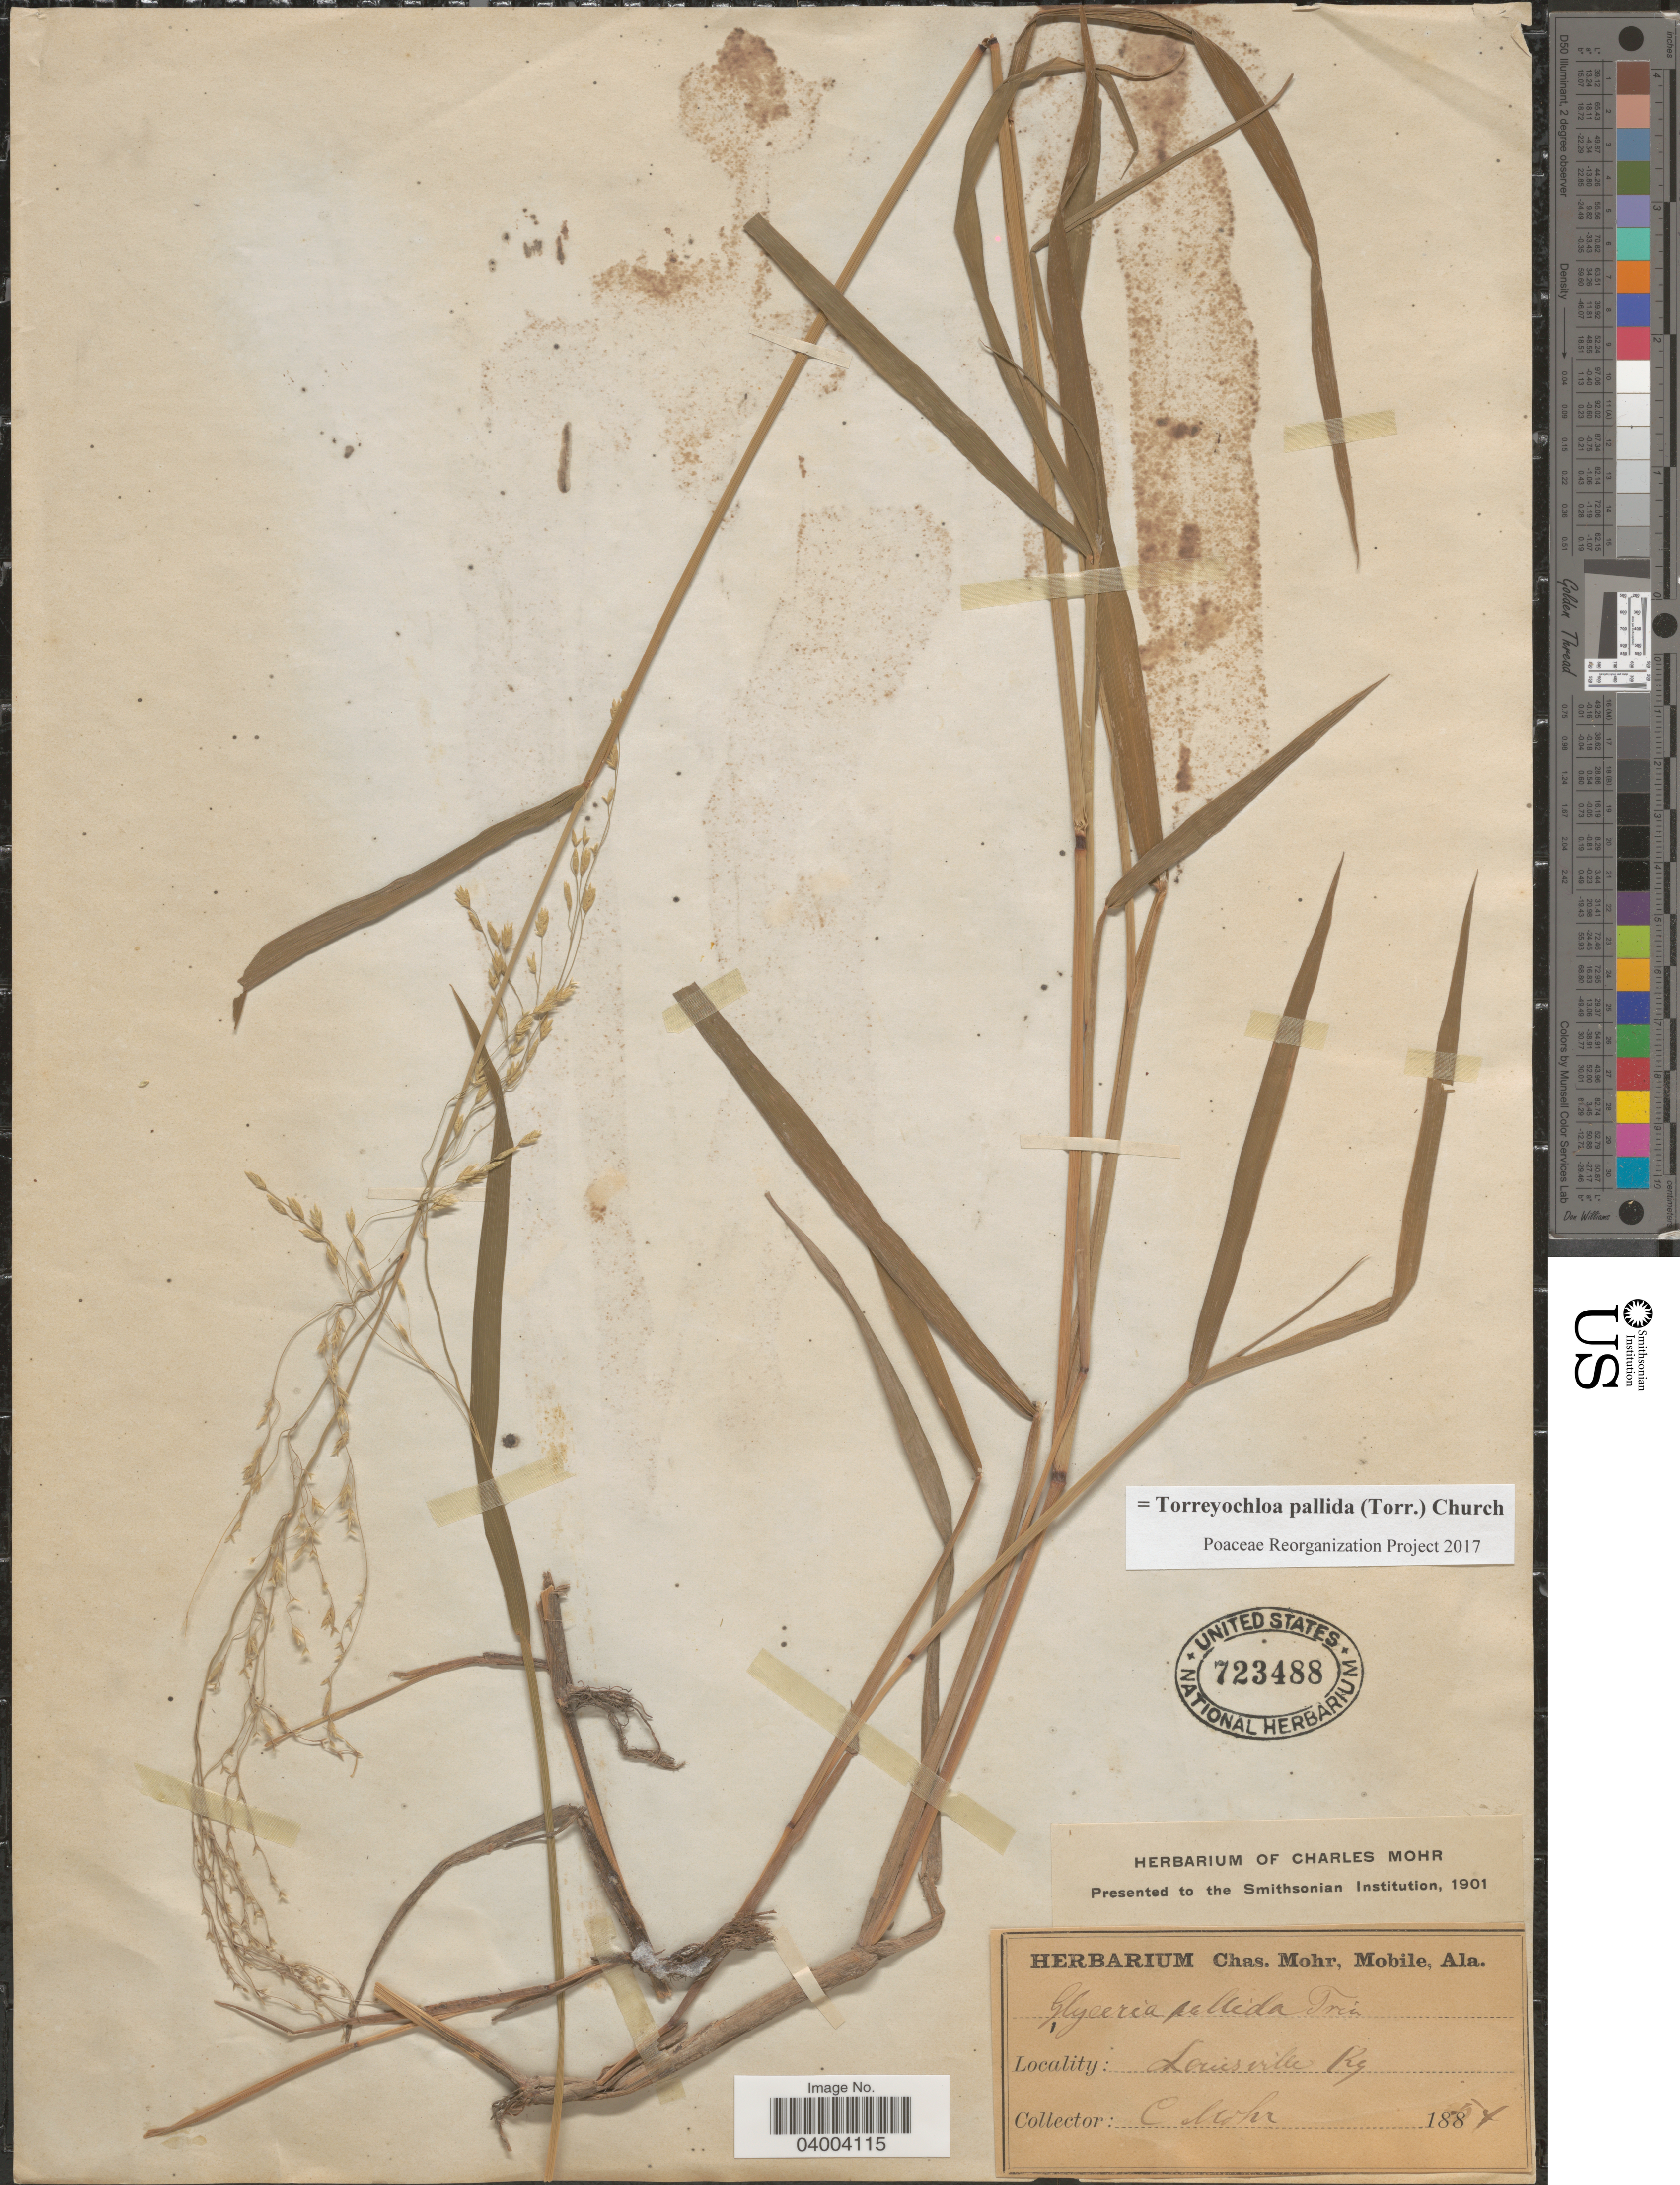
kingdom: Plantae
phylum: Tracheophyta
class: Liliopsida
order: Poales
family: Poaceae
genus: Torreyochloa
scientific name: Torreyochloa pallida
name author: (Torr.) G.L. Church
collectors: Mohr, C. T. (herbarium)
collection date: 1884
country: United States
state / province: Kentucky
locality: Louisville.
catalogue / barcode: US 723488